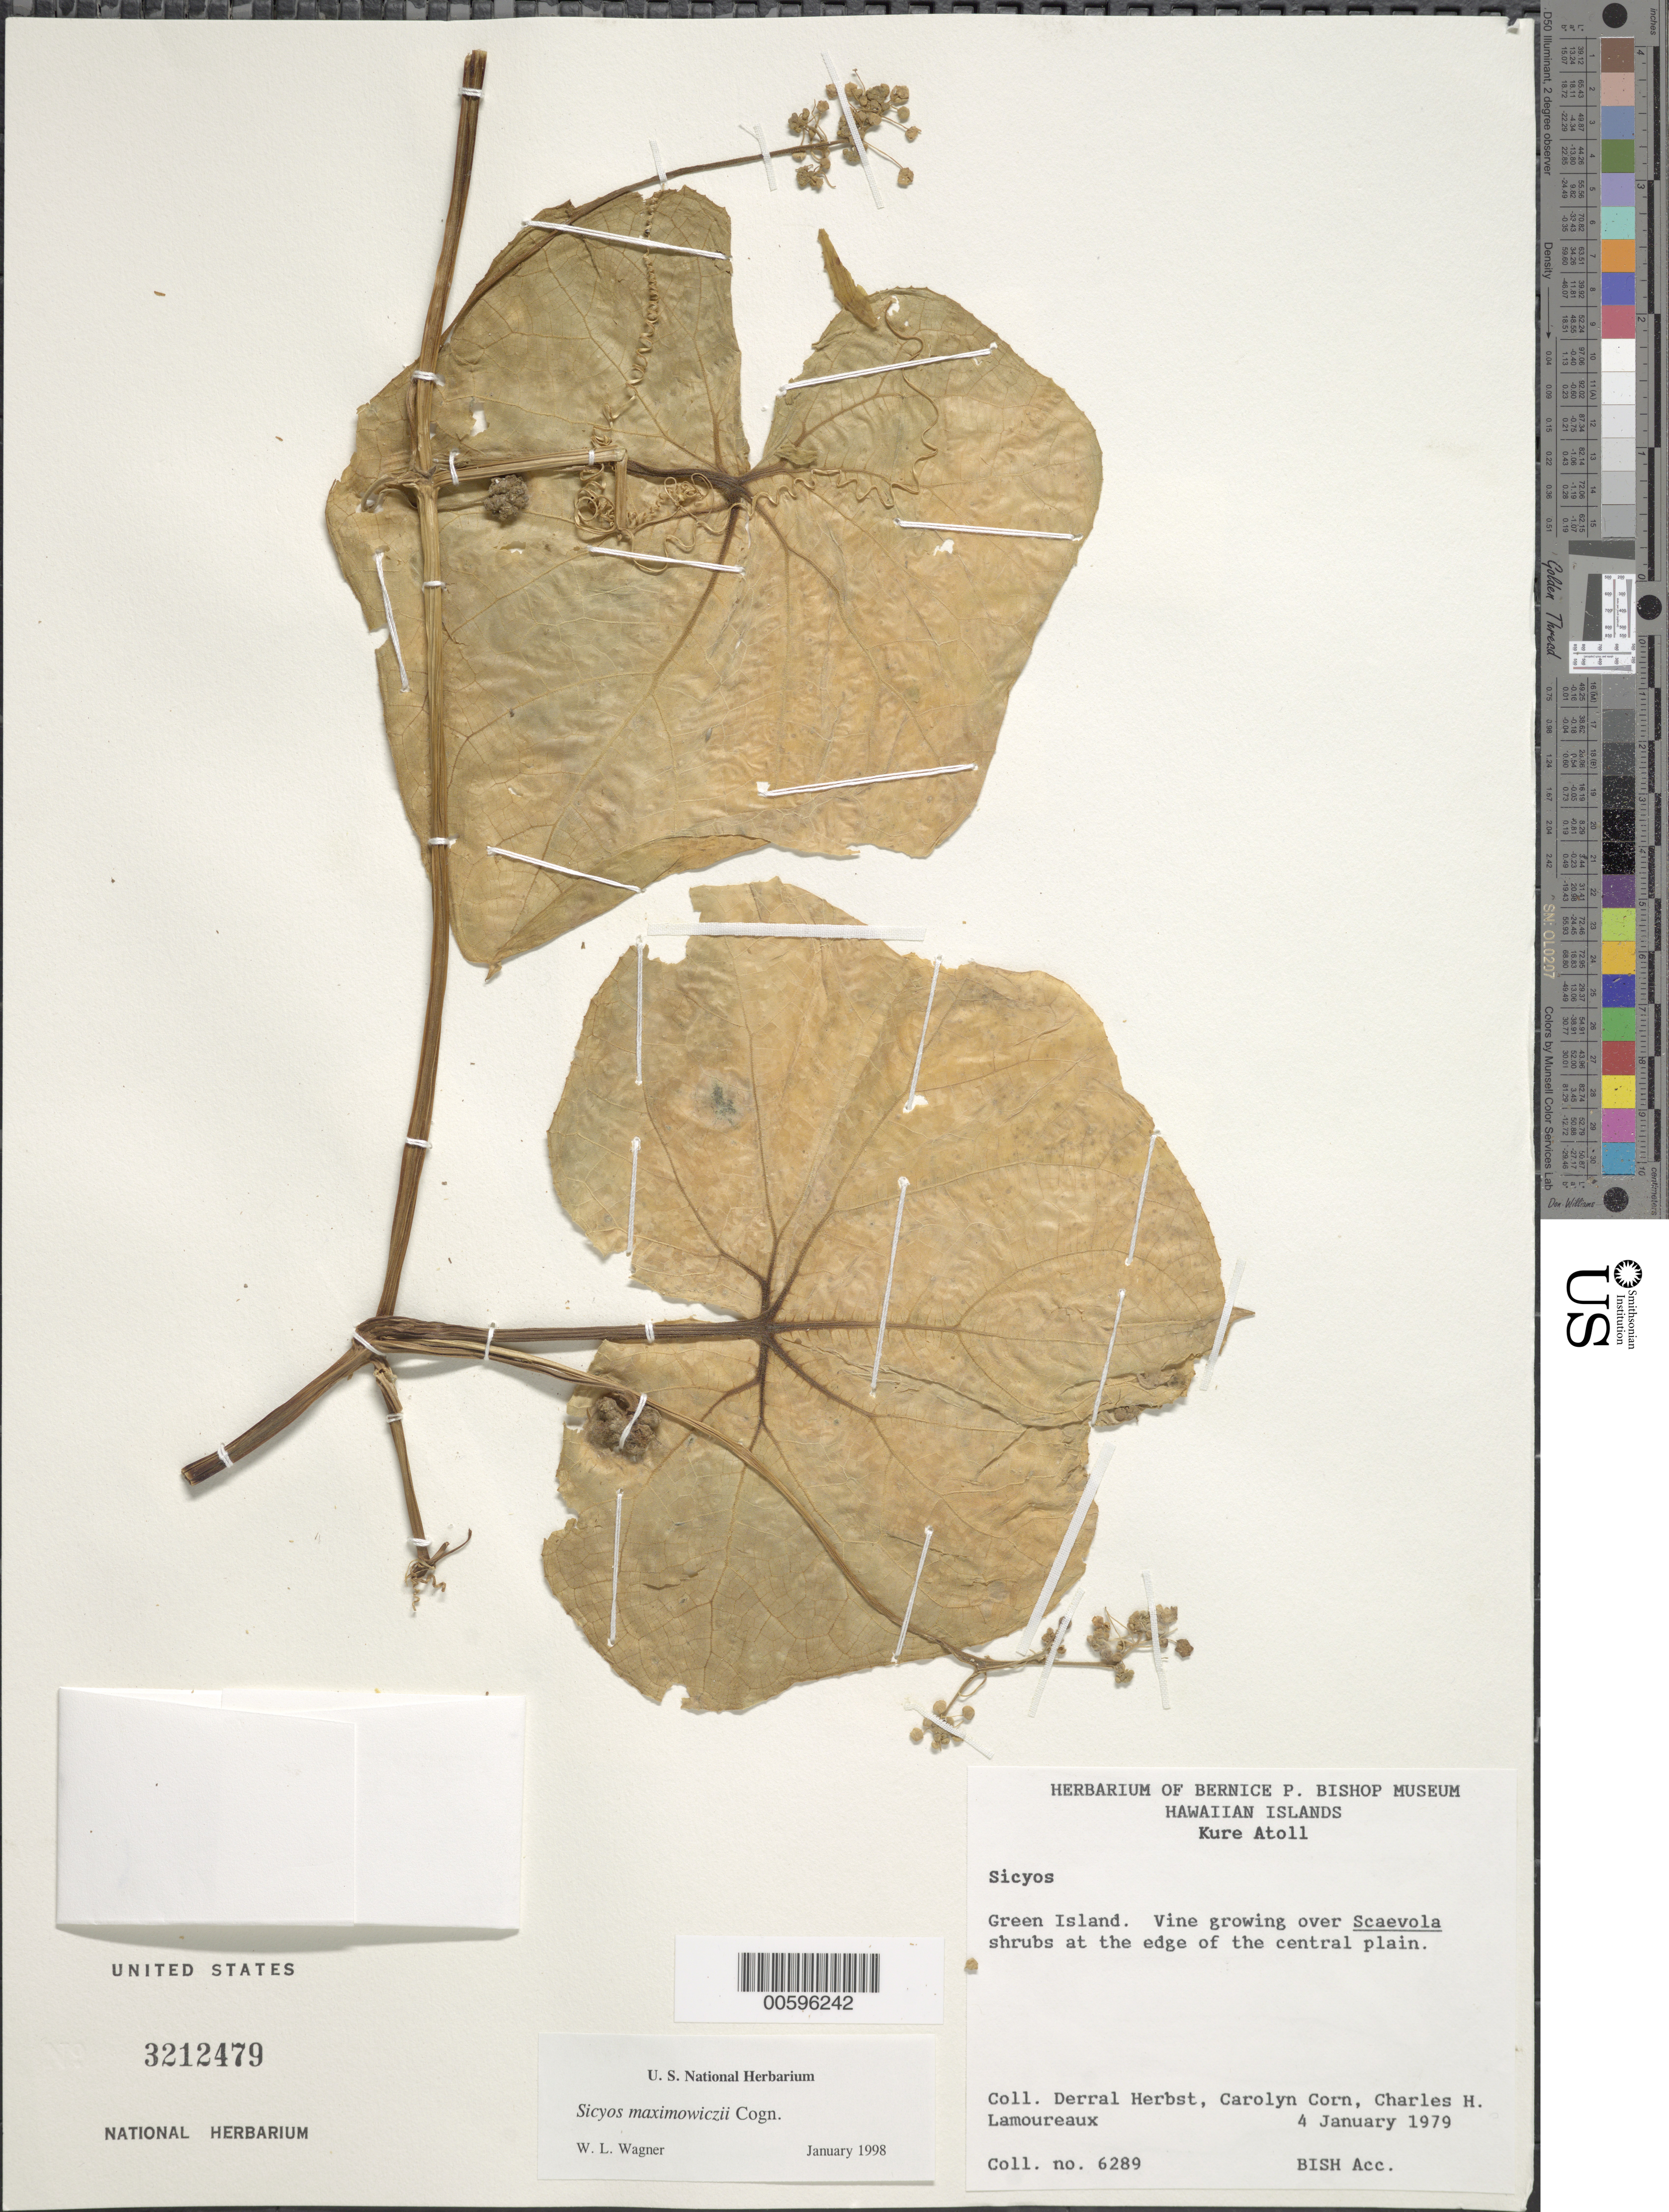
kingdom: Plantae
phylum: Tracheophyta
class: Magnoliopsida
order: Cucurbitales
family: Cucurbitaceae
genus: Sicyos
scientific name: Sicyos maximowiczii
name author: Cogn.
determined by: Wagner, W. L., (BOT), Smithsonian Institution - National Museum of Natural History (UNITED STATES)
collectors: D. R. Herbst, C. Corn & C. Lamoureaux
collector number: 6289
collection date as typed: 4 Jan 1979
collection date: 1979-01-04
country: United States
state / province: Hawaii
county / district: Honolulu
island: Kure Atoll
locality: Green Islet, edge of central plain.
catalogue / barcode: US 3212479